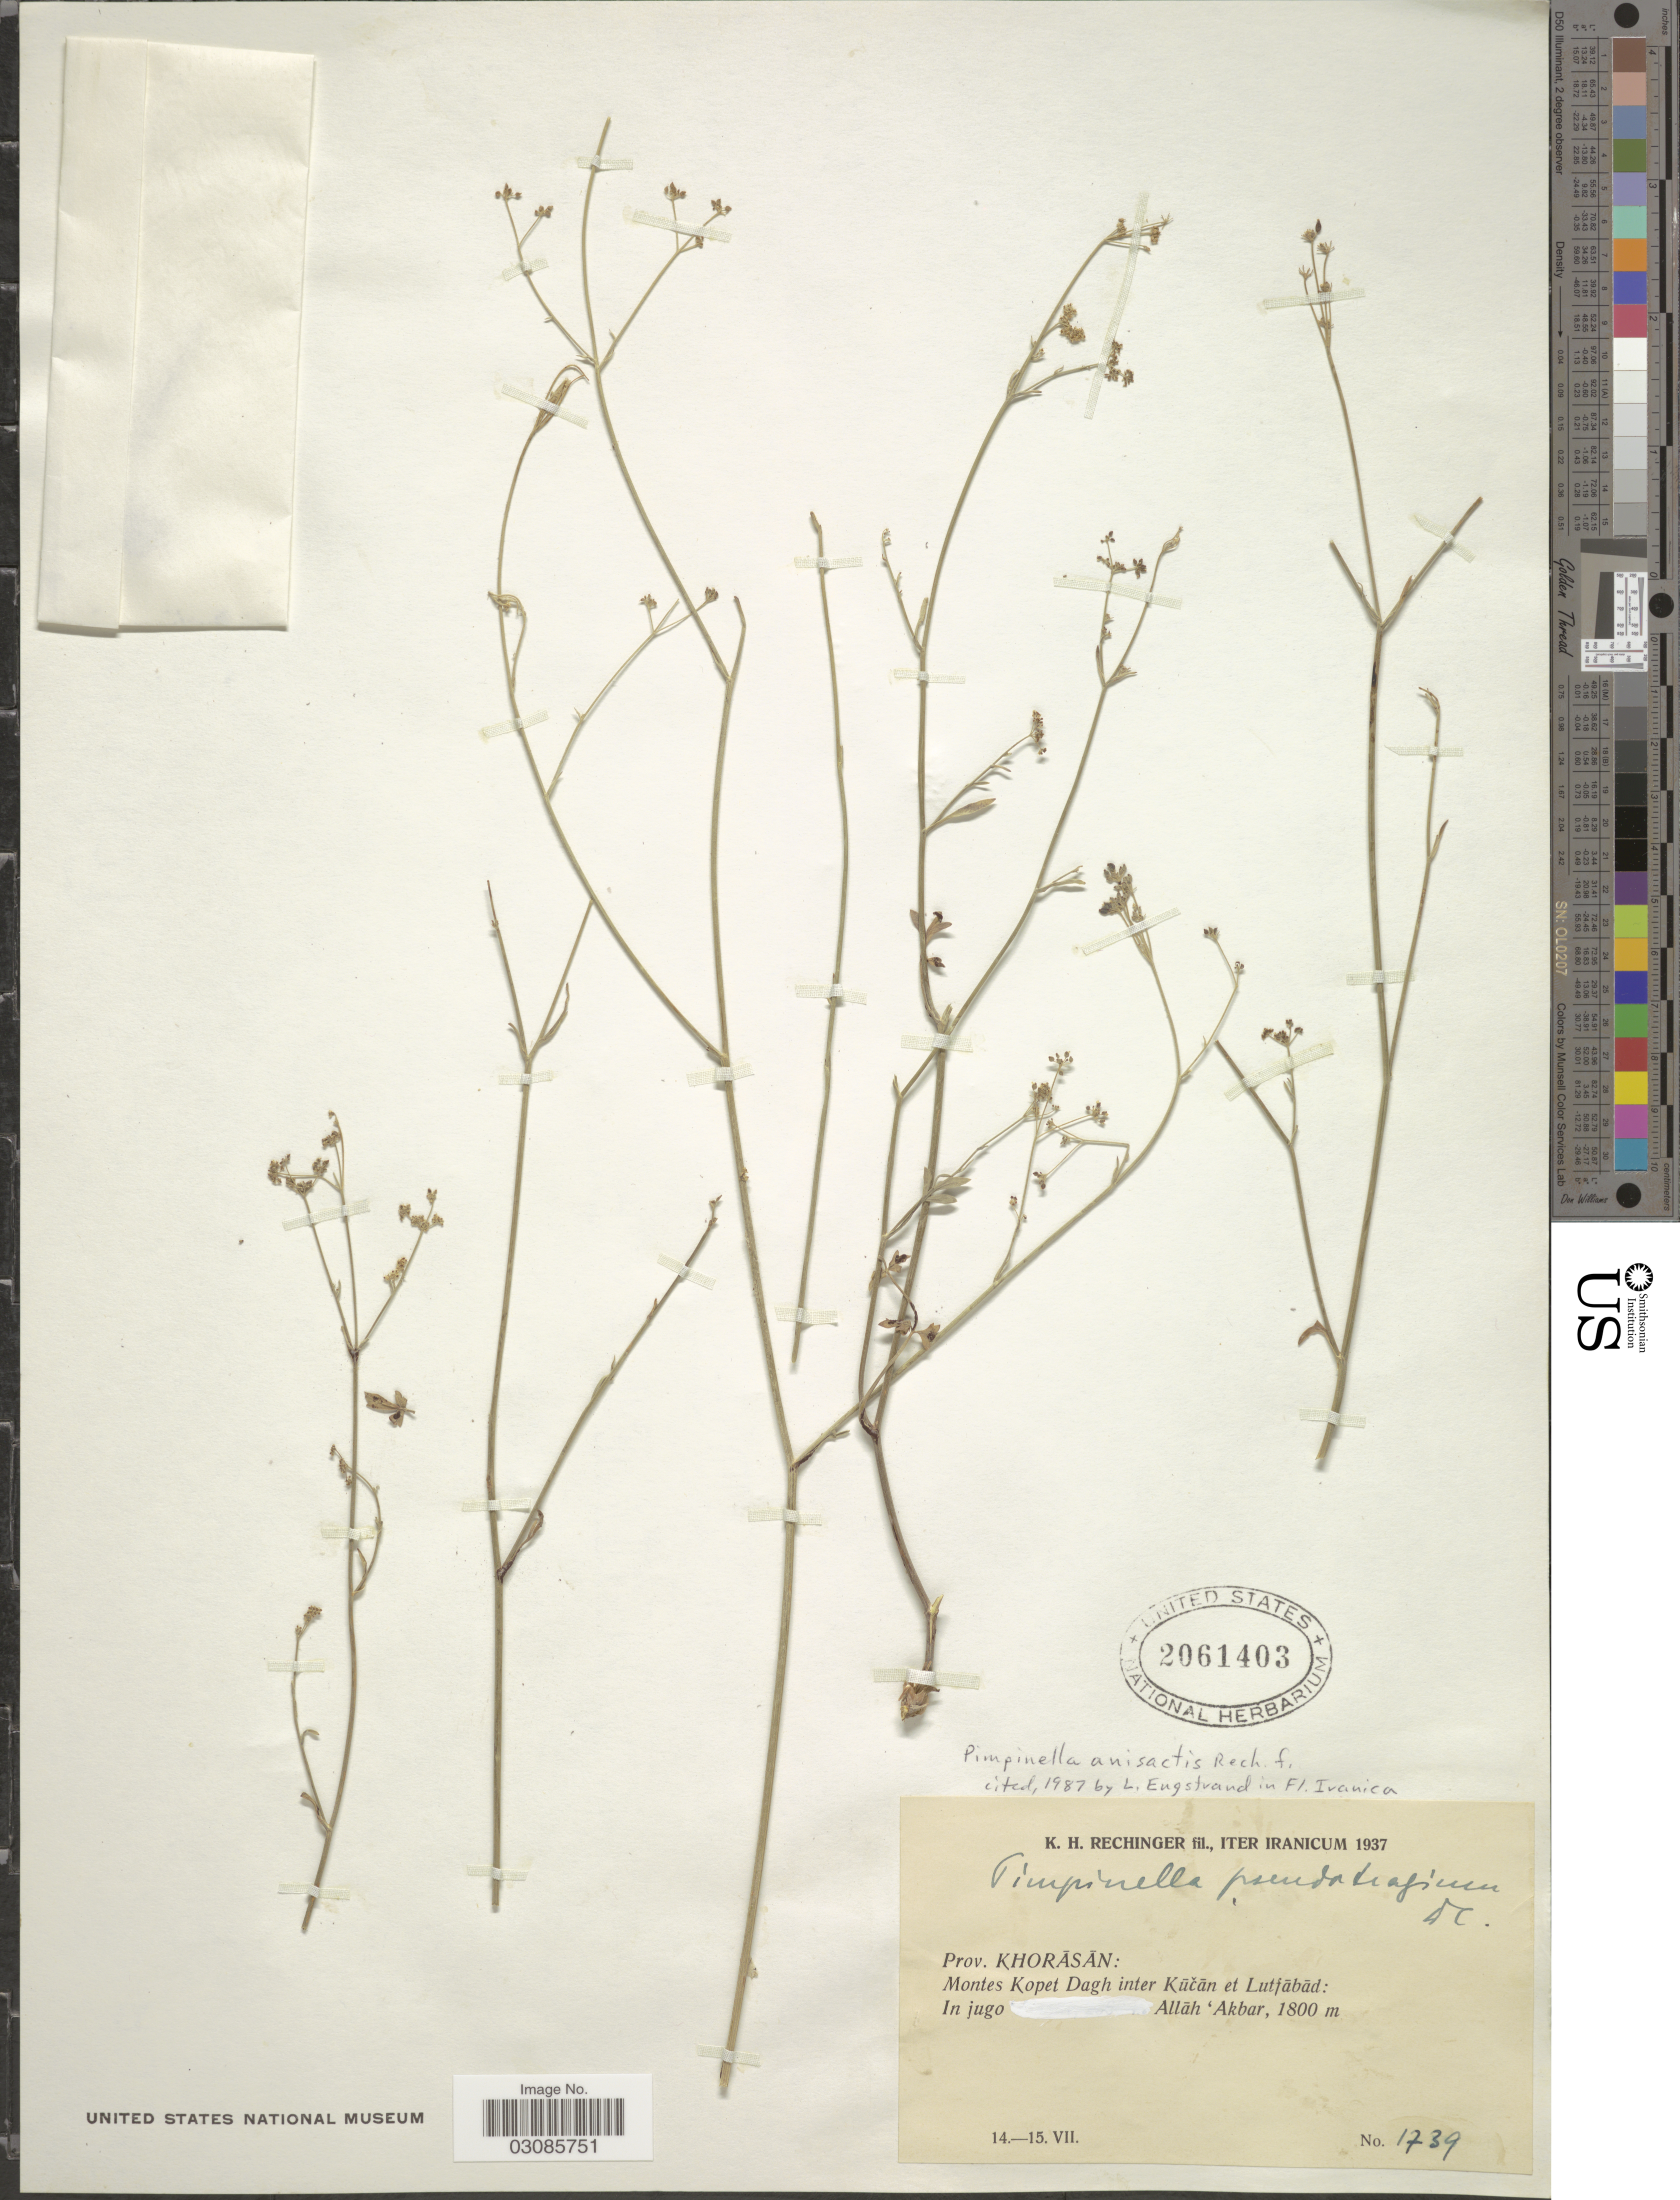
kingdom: Plantae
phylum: Tracheophyta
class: Magnoliopsida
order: Apiales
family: Apiaceae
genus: Pimpinella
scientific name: Pimpinella anisactis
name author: Rech. f.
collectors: K. H. Rechinger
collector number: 1739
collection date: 1937-07-14/1937-07-15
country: Iran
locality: Prov. Khorāsān: Montes Kopet Dagh inter Kūčān et Lutfābād: In jugo Allāh 'Akbar.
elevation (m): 1800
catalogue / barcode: US 2061403